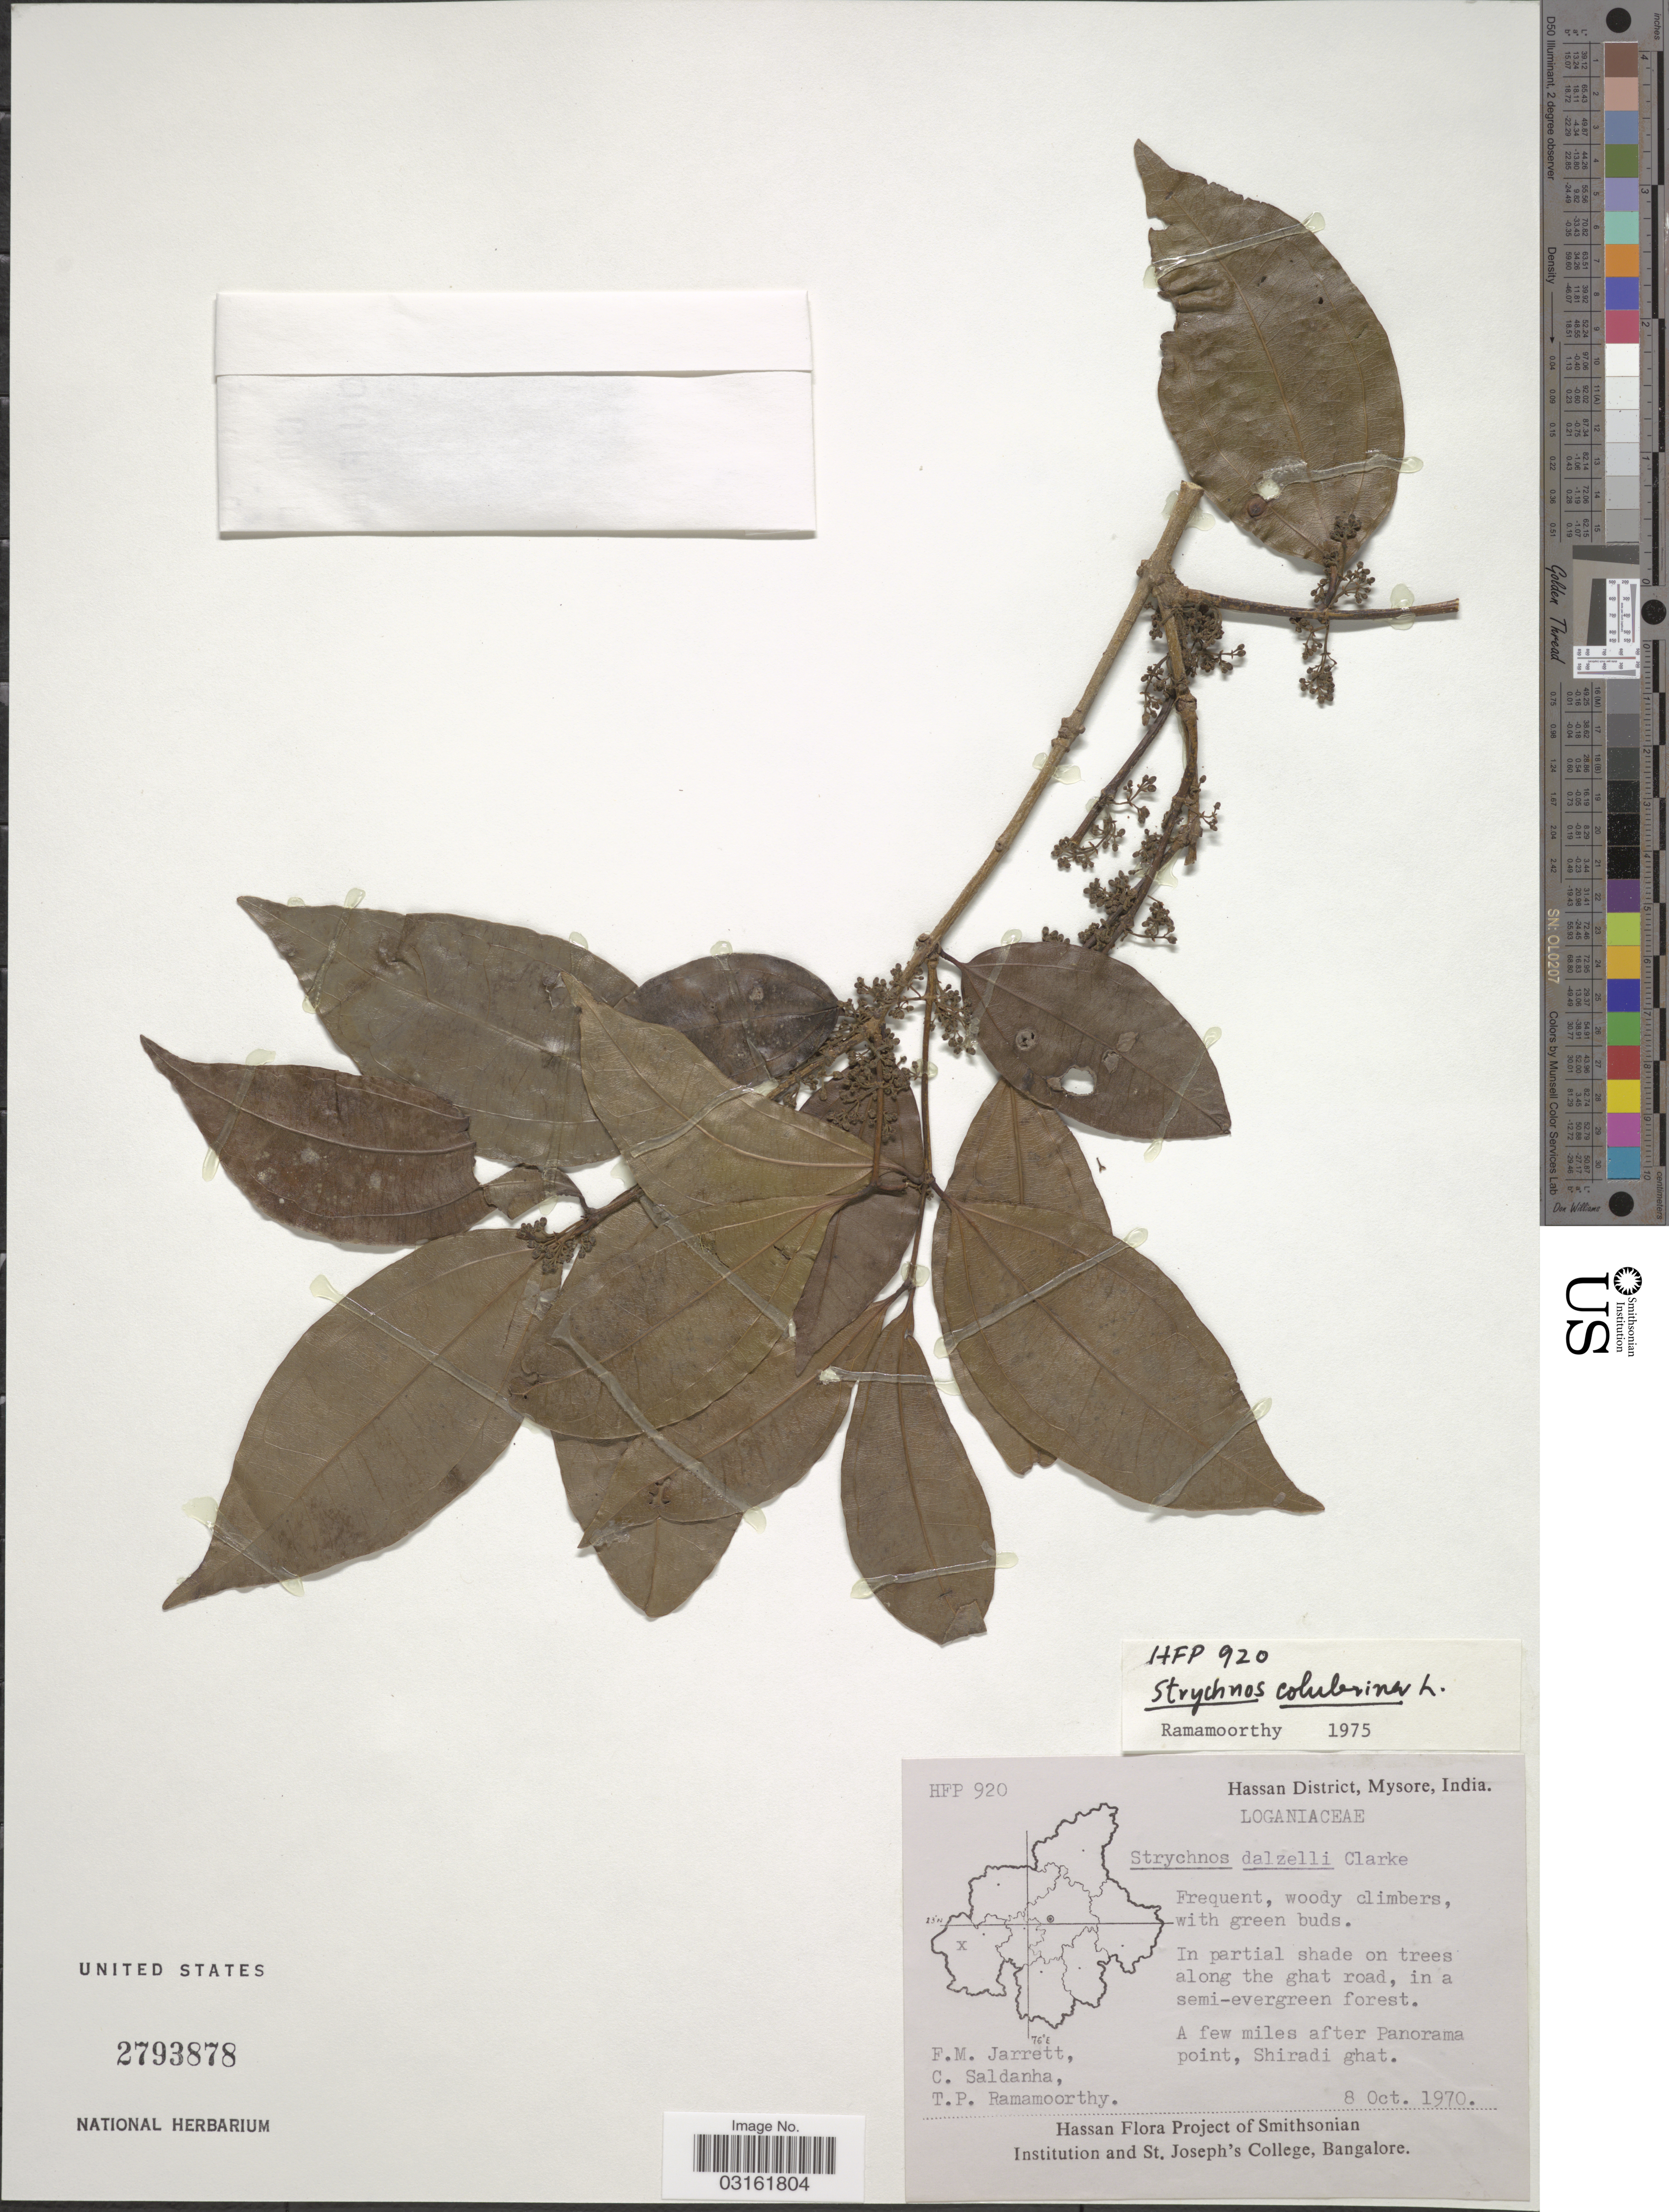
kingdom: Plantae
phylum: Tracheophyta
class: Magnoliopsida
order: Gentianales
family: Loganiaceae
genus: Strychnos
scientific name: Strychnos colubrina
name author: L.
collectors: F. M. Jarrett, C. Saldanha & T. P. Ramamoorthy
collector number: HFP 920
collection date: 1970-10-08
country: India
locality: Hassan District, Mysore. A few miles after Panorama point, Shiradi ghat. Along the ghat road.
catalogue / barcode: US 2793878